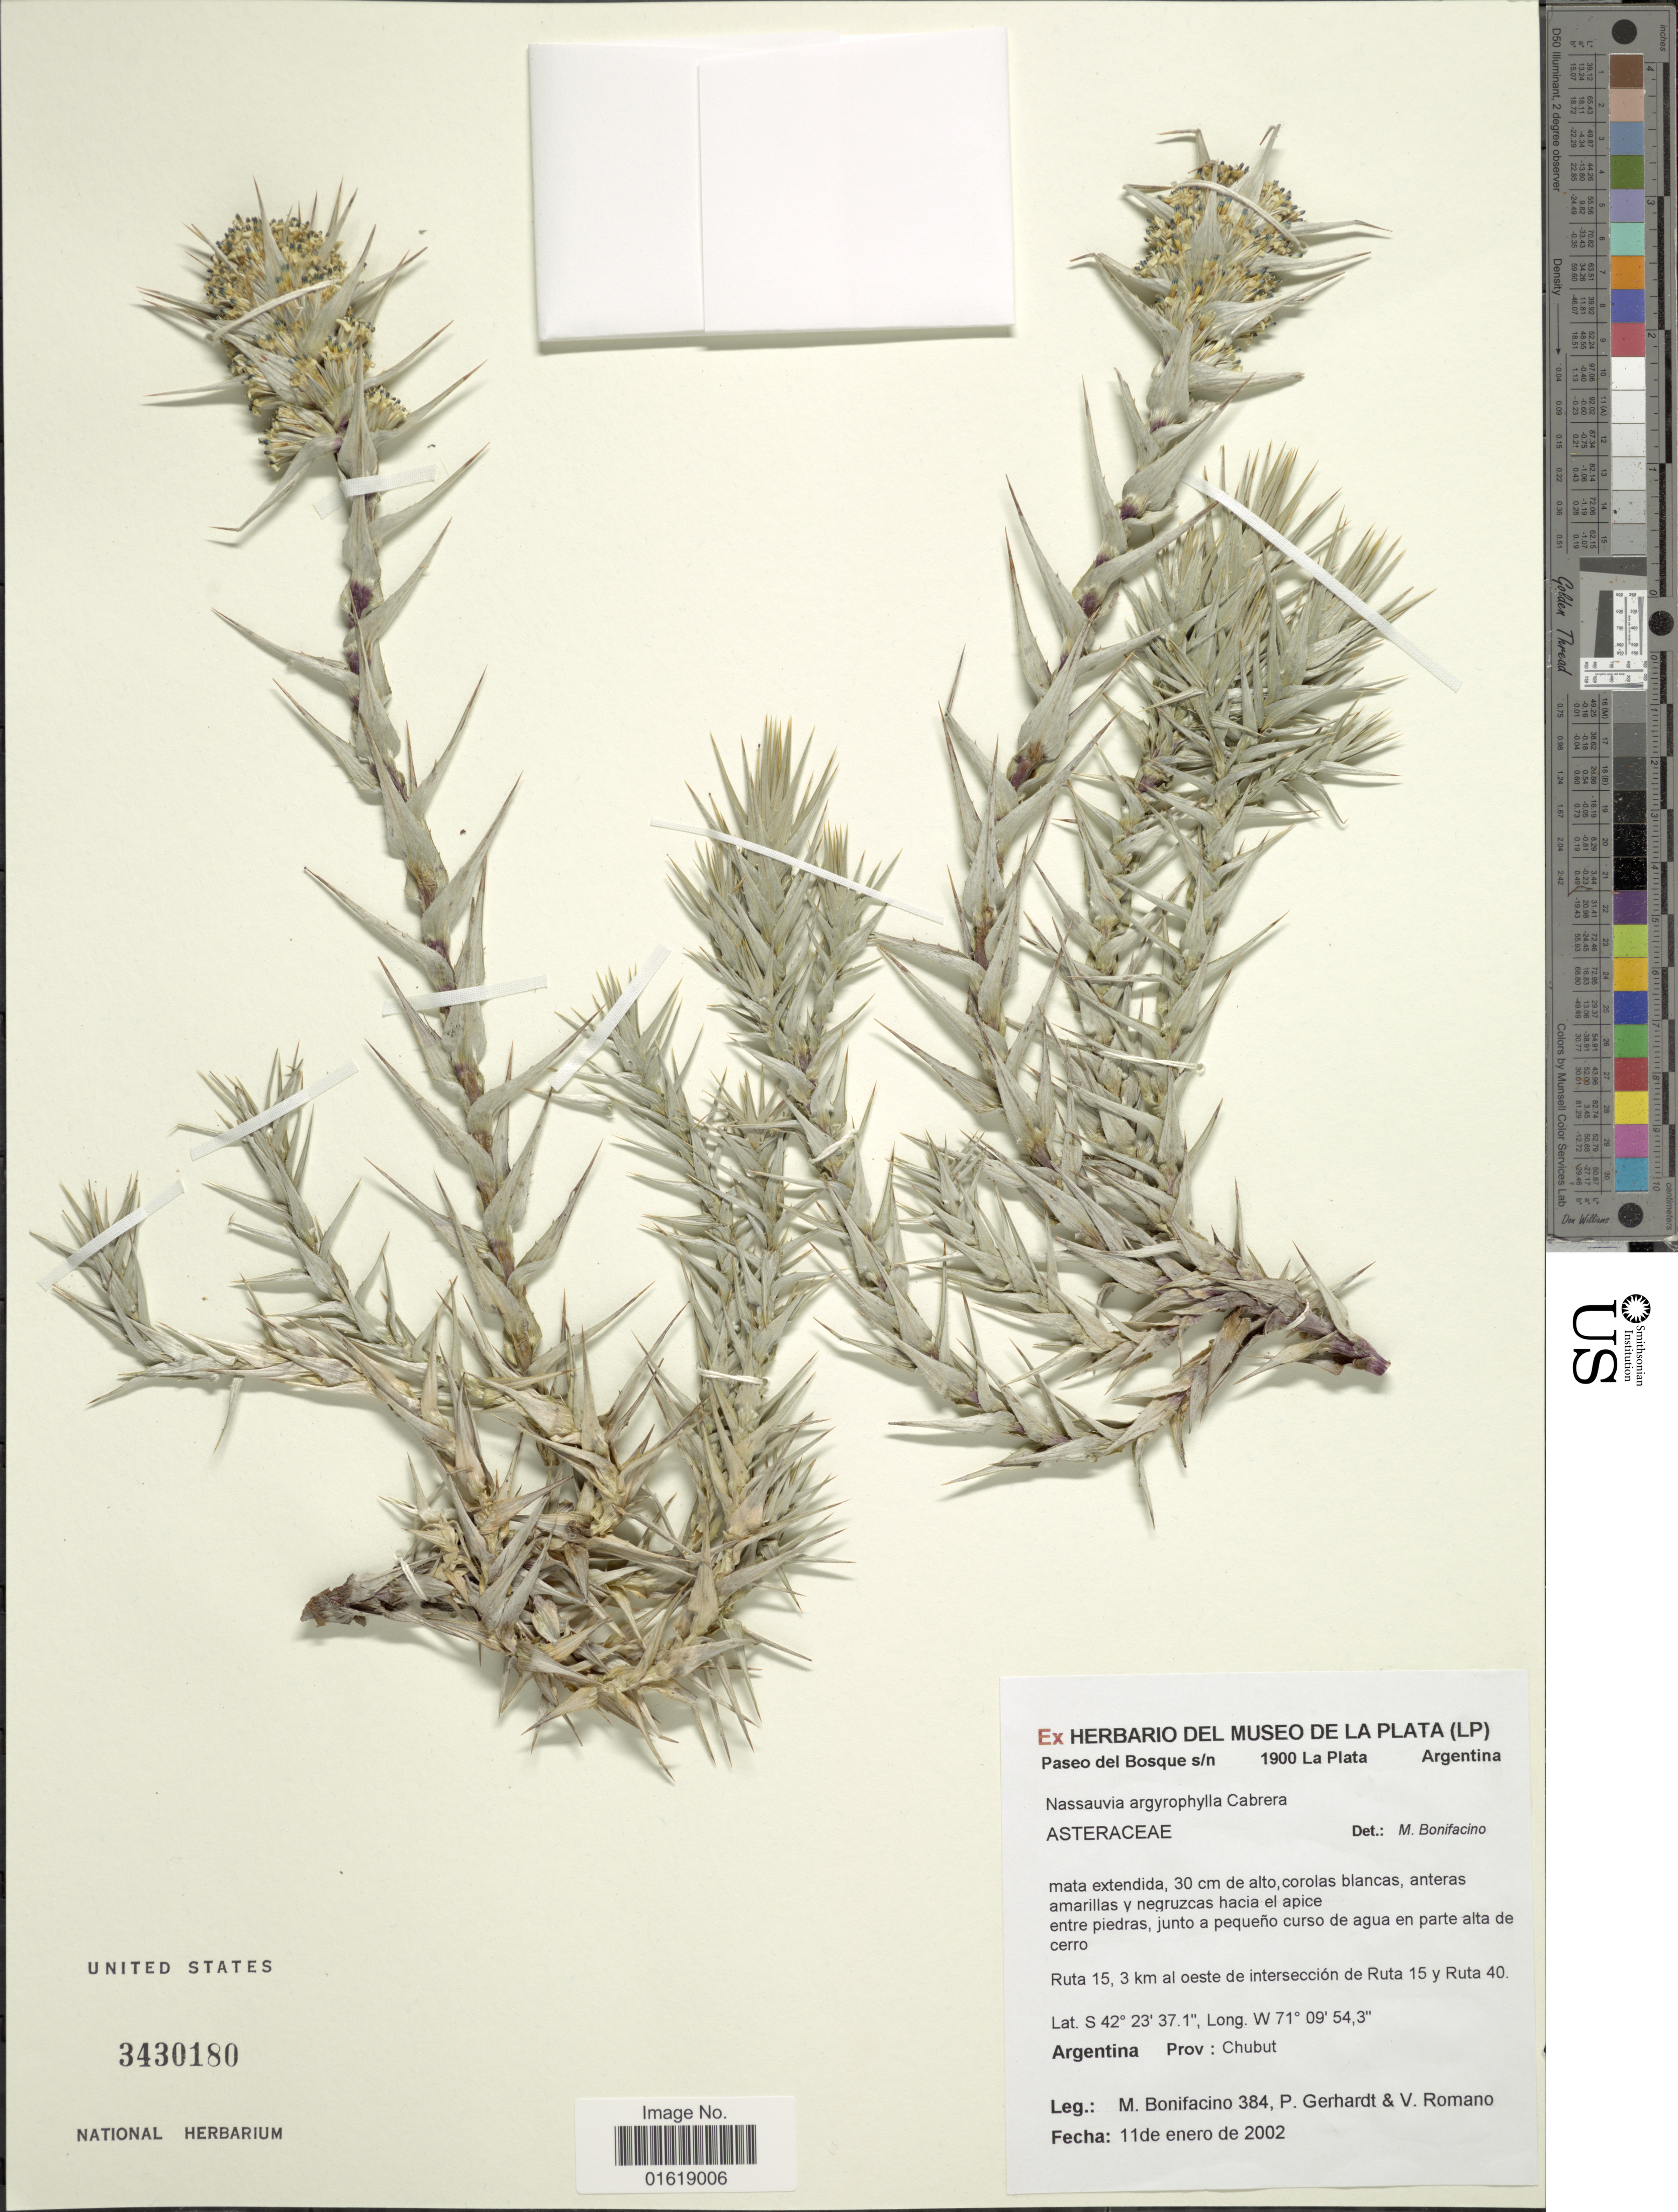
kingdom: Plantae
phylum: Tracheophyta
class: Magnoliopsida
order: Asterales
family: Asteraceae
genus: Nassauvia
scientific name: Nassauvia argyrophylla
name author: Speg. ex Cabrera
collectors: M. Bonifacino, P. Gerhardt & V. Romano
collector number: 0384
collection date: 2002-01-11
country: Argentina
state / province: Chubut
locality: Ruta 15, 3 km al oeste de intersección de Ruta 15 y Ruta 40.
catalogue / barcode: US 3430180